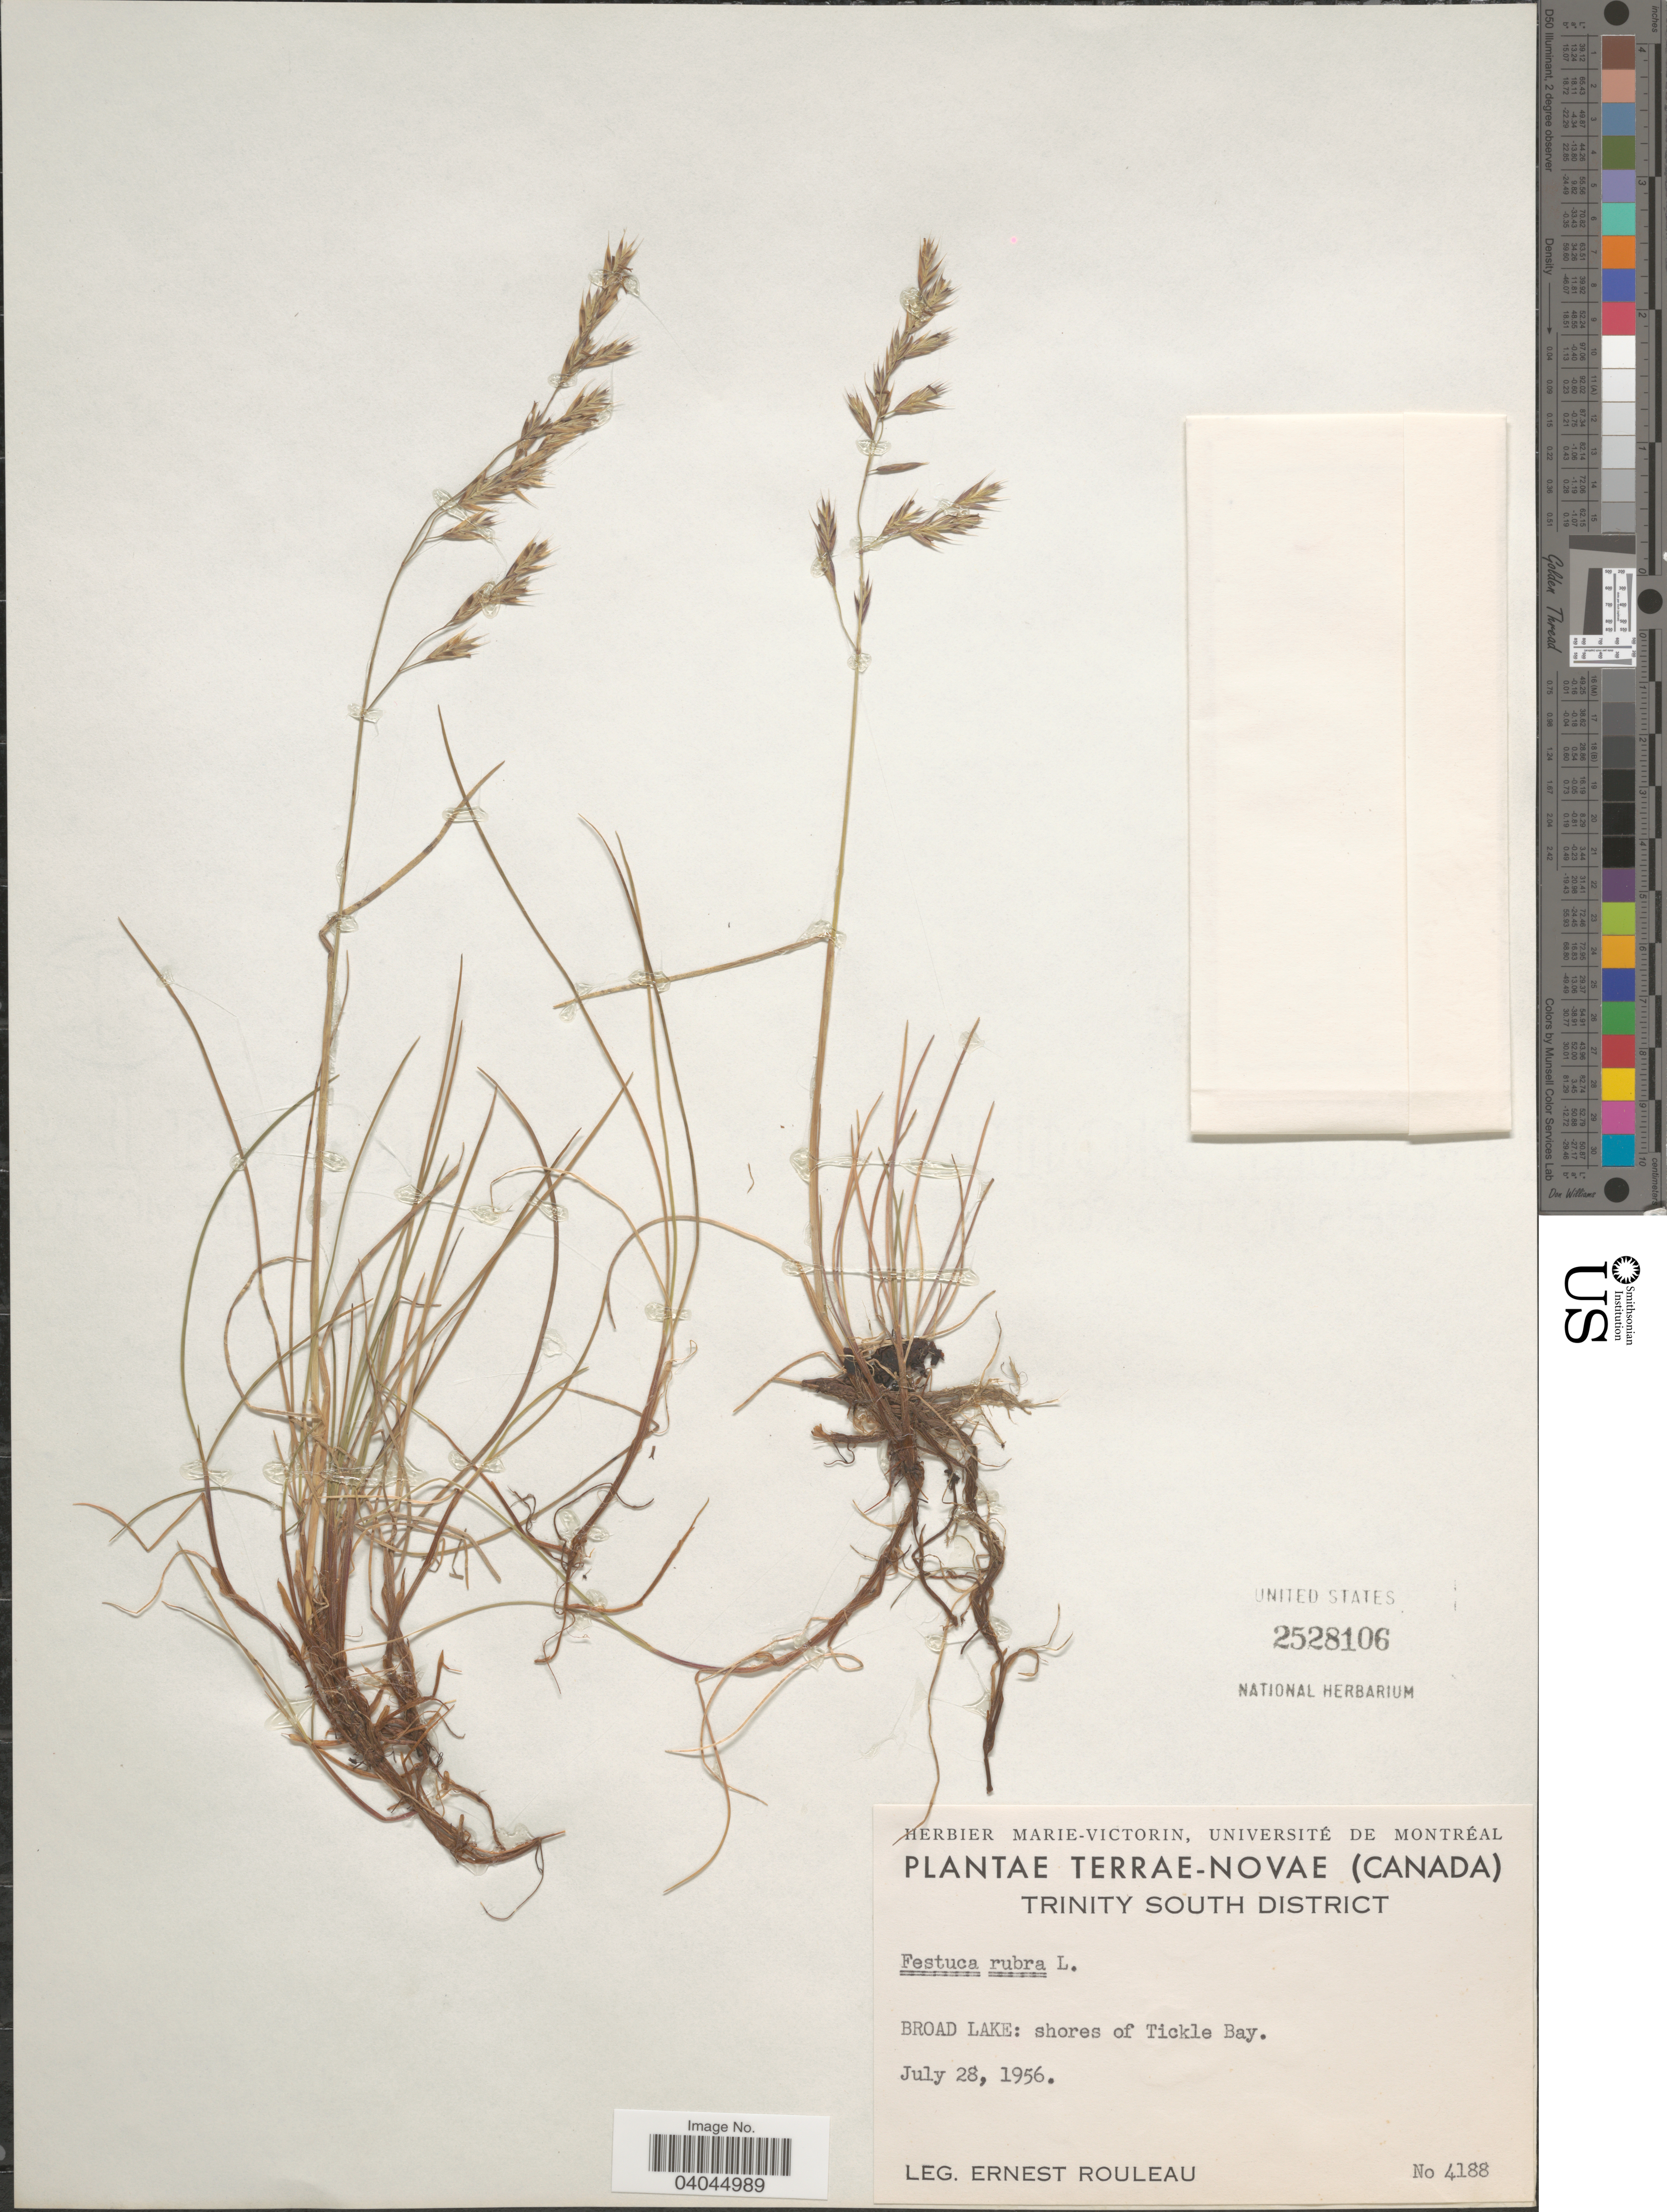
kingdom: Plantae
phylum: Tracheophyta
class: Liliopsida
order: Poales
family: Poaceae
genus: Festuca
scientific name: Festuca rubra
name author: L.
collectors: E. Rouleau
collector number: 4188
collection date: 1956-07-28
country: Canada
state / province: Newfoundland and Labrador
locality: Terrae-Novae. Trinity South District. Broad Lake: shores of Tickle Bay.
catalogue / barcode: US 2528106